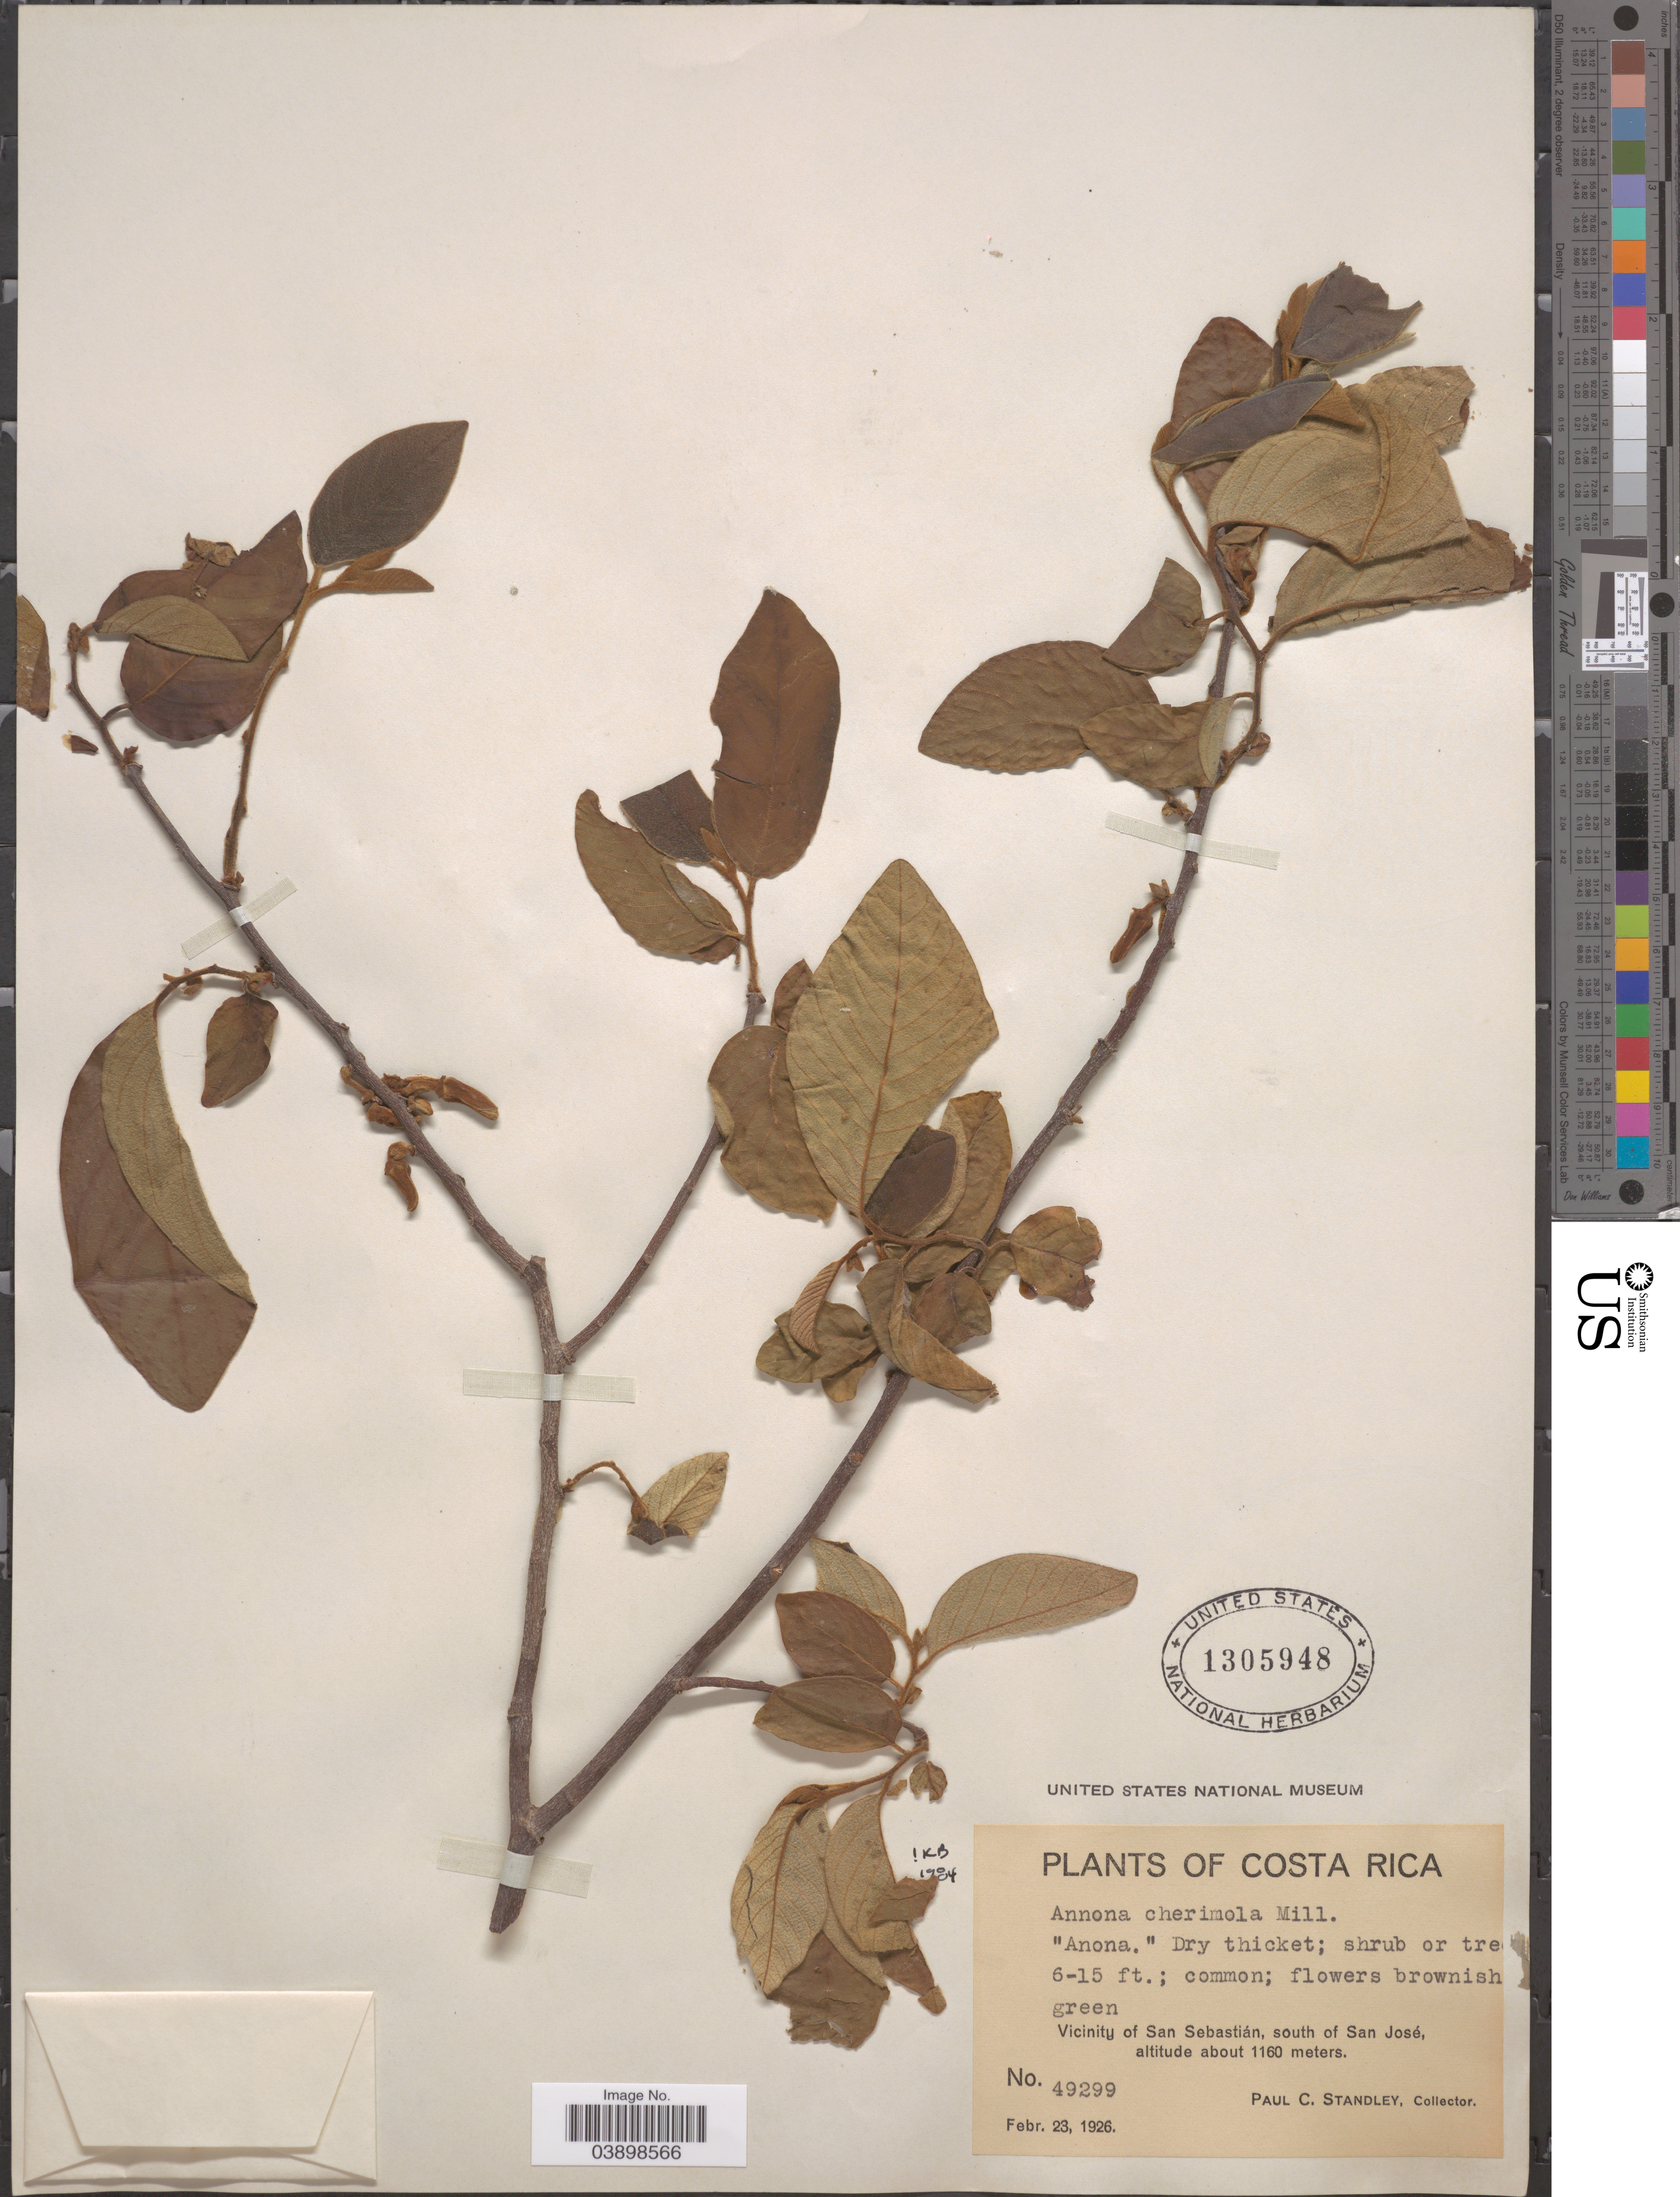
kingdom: Plantae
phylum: Tracheophyta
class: Magnoliopsida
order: Magnoliales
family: Annonaceae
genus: Annona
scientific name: Annona cherimola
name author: Mill.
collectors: P. C. Standley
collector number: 49299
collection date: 1926-02-23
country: Costa Rica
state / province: San José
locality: Vicinity of San Sebastián, south of San José.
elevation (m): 1160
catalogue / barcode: US 1305948